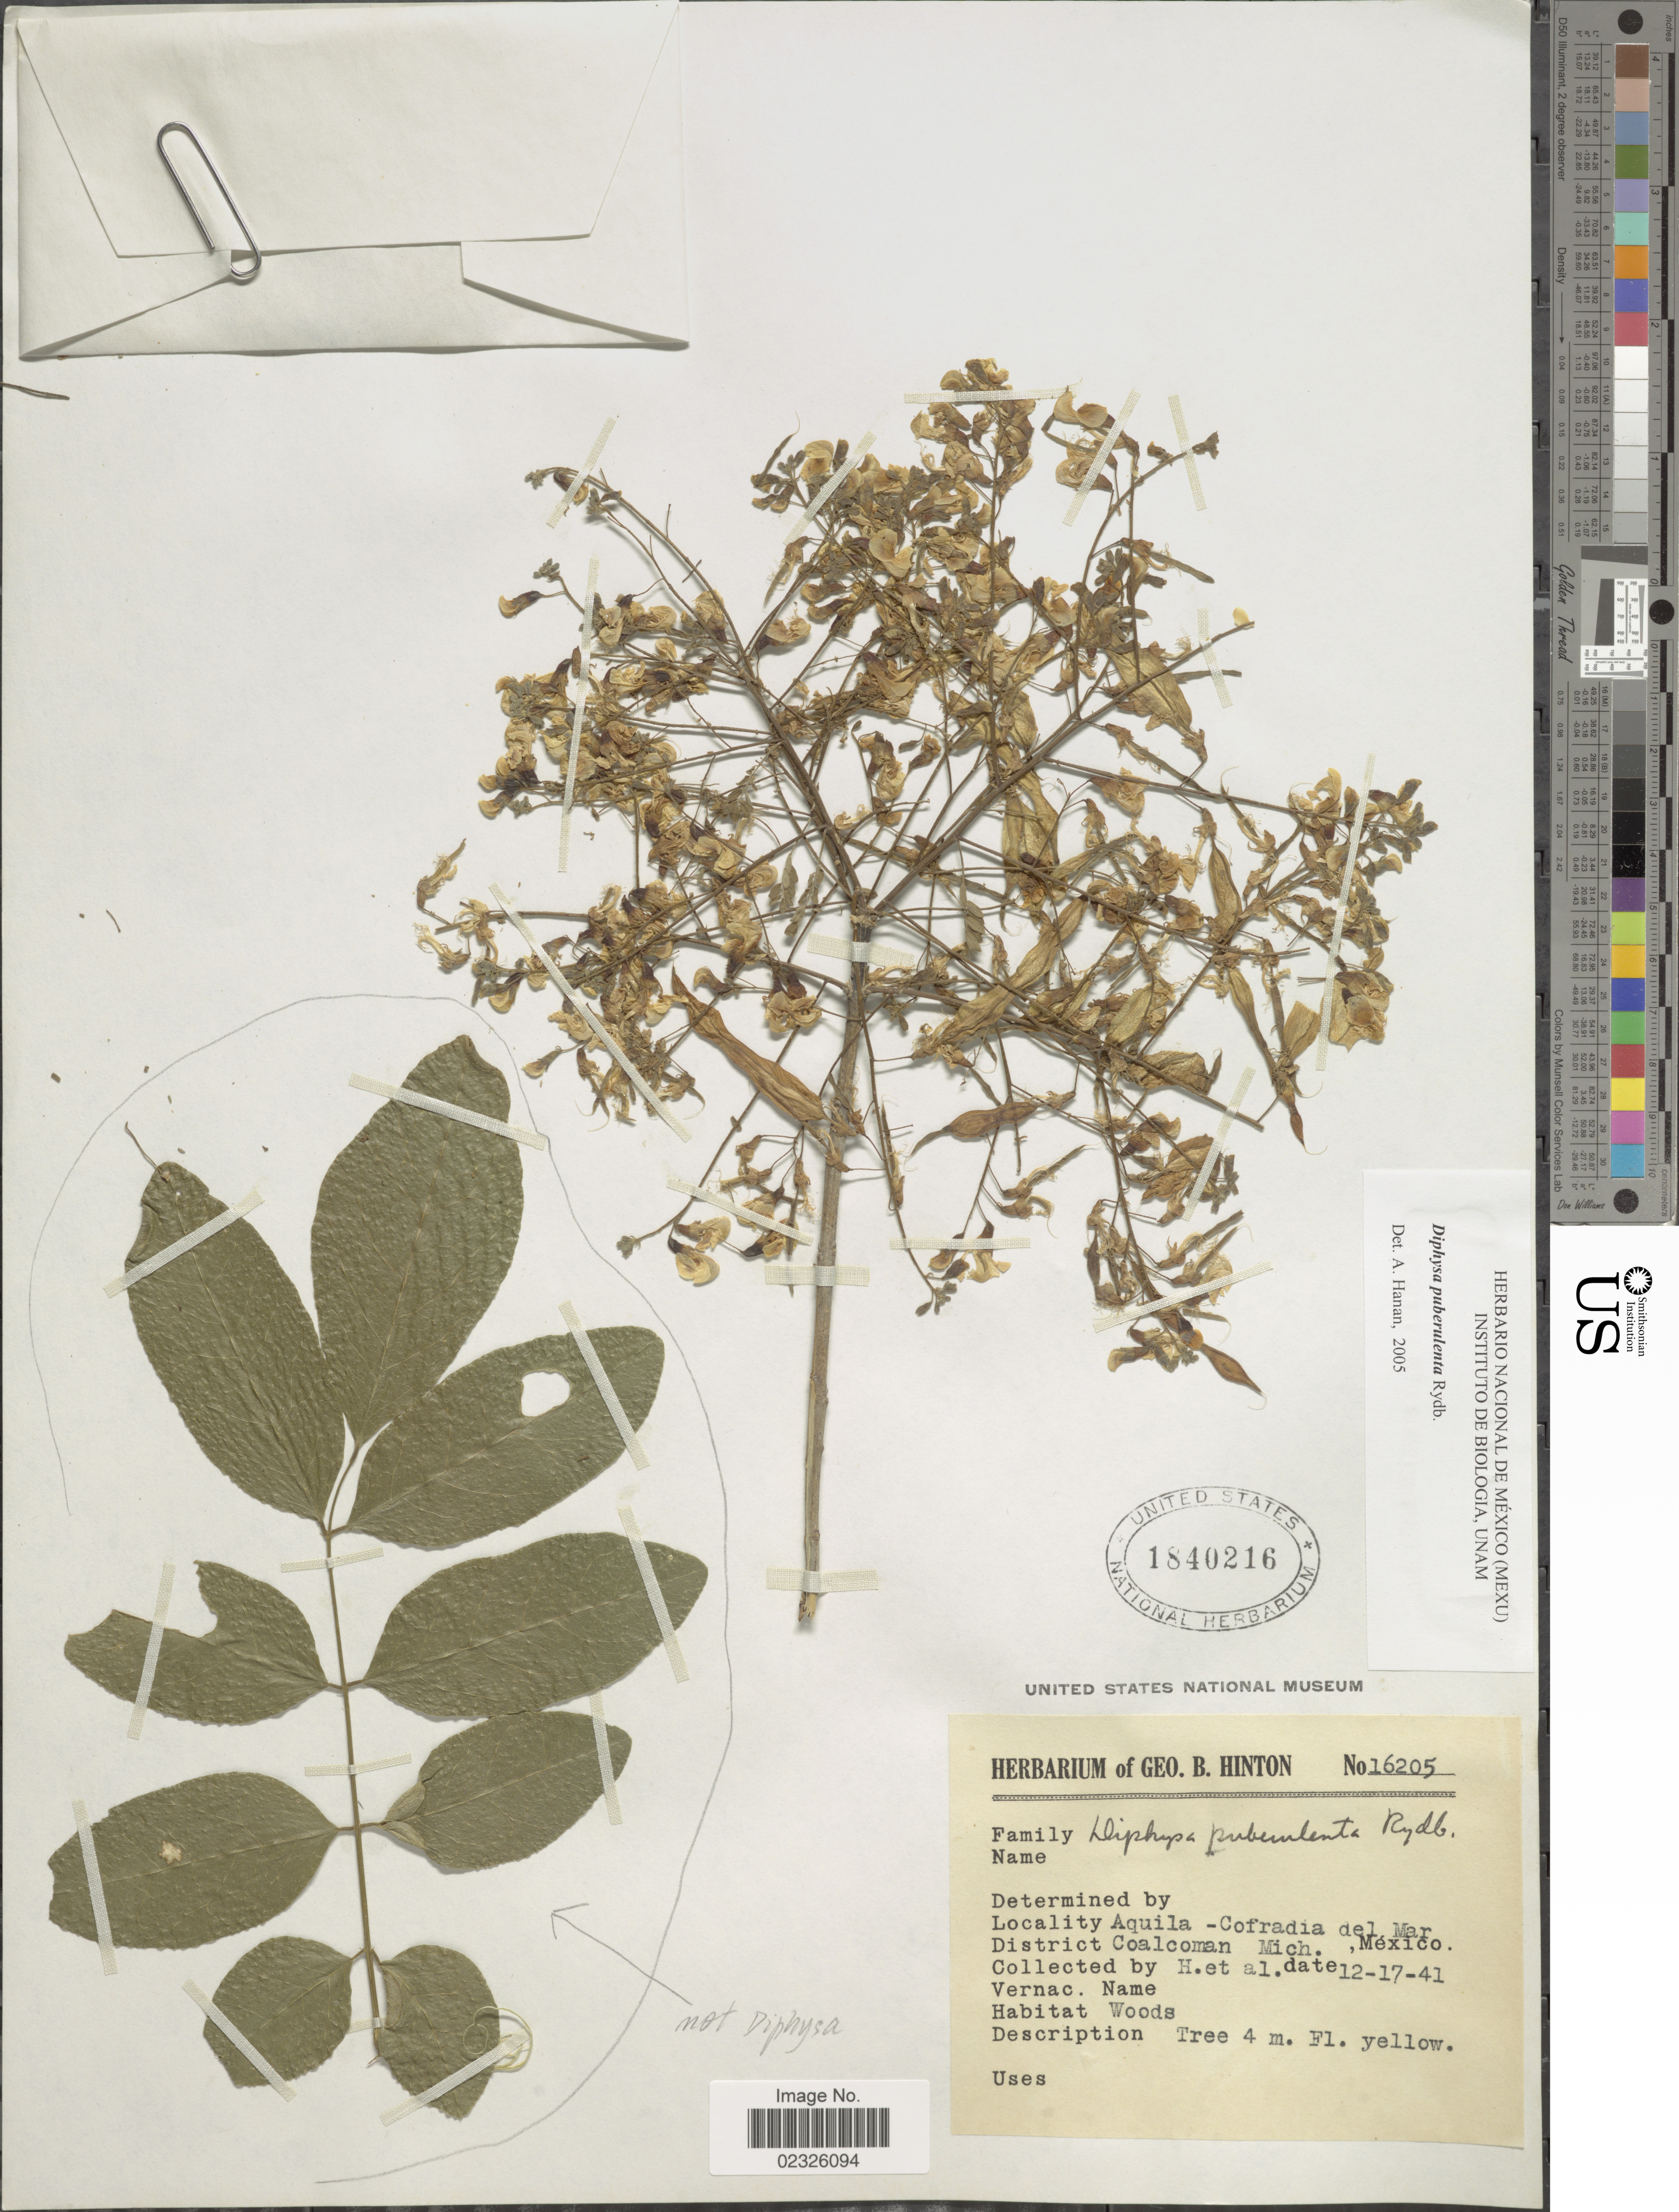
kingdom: Plantae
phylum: Tracheophyta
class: Magnoliopsida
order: Fabales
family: Fabaceae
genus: Diphysa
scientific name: Diphysa puberulenta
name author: Rydb.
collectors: G. B. Hinton & et al.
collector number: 16205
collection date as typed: Transcribed d/m/y: 17/12/41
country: Mexico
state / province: Michoacán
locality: Auila - Cofradia del Mar, District Coalcoman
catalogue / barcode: US 1840216